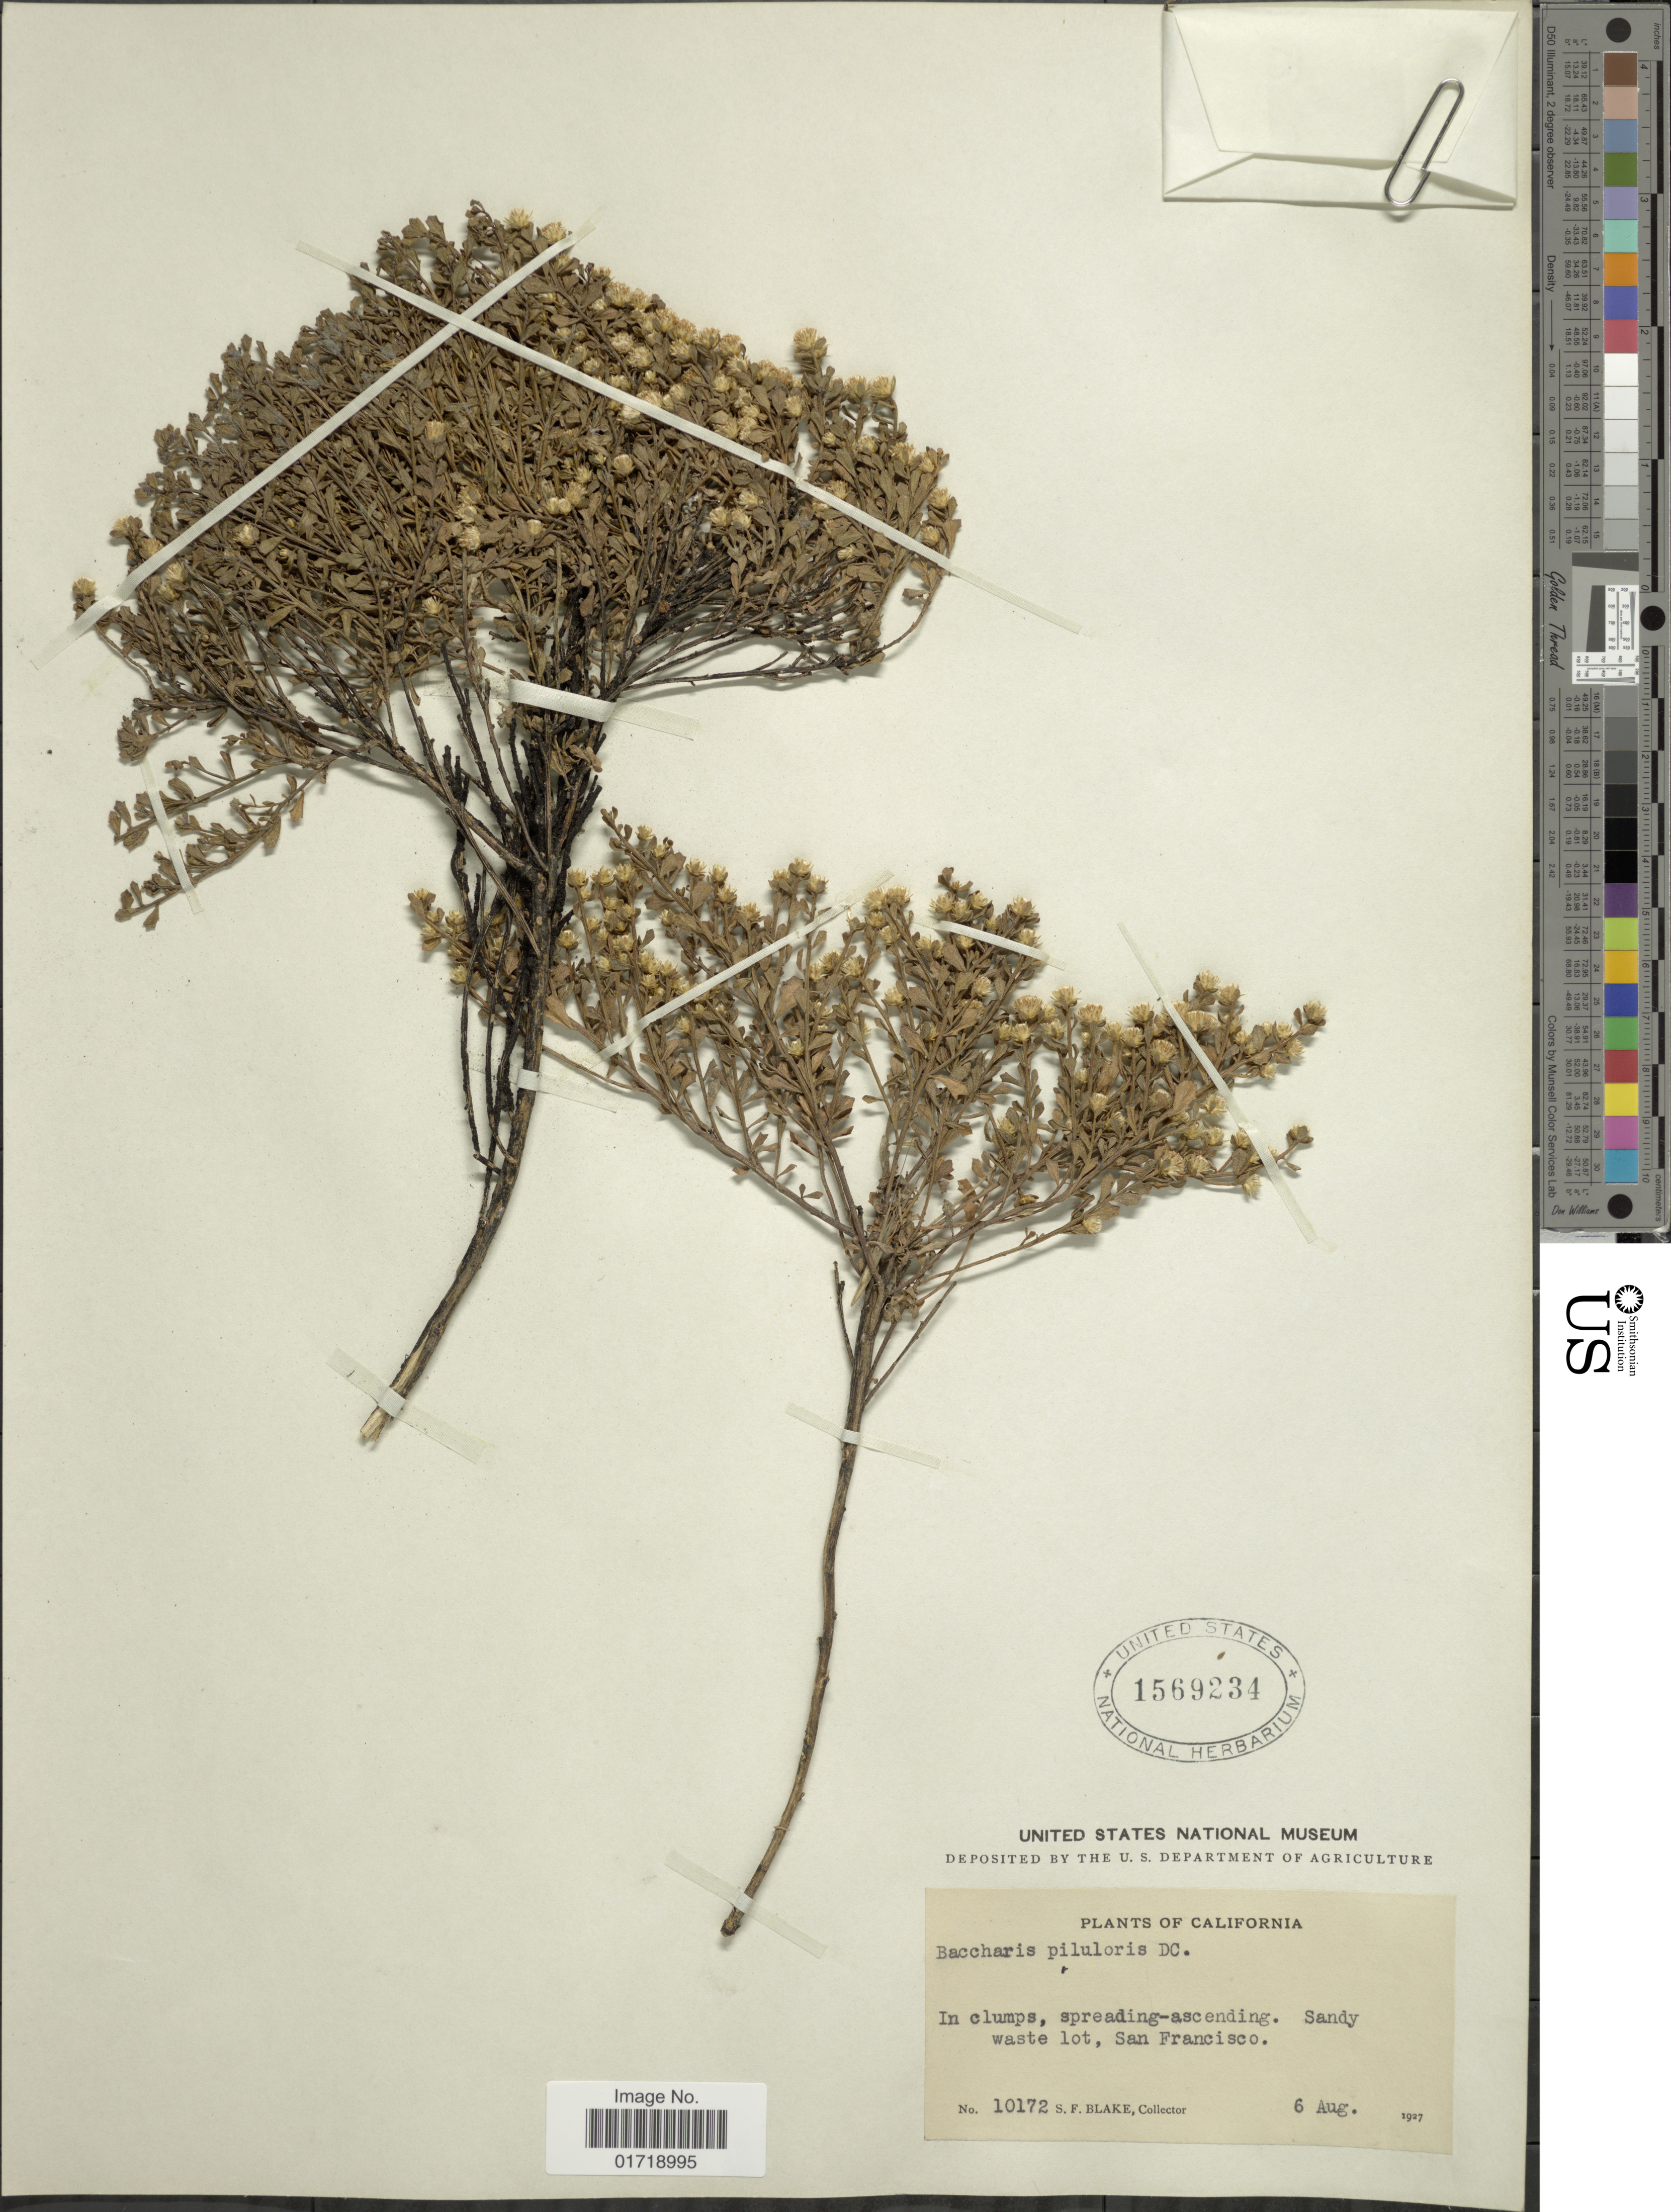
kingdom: Plantae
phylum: Tracheophyta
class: Magnoliopsida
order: Asterales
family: Asteraceae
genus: Baccharis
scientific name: Baccharis pilularis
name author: DC.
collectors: S. Blake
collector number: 10172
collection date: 1927-08-06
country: United States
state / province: California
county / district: San Francisco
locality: Sandy waste lot, San Francisco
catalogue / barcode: US 1569234